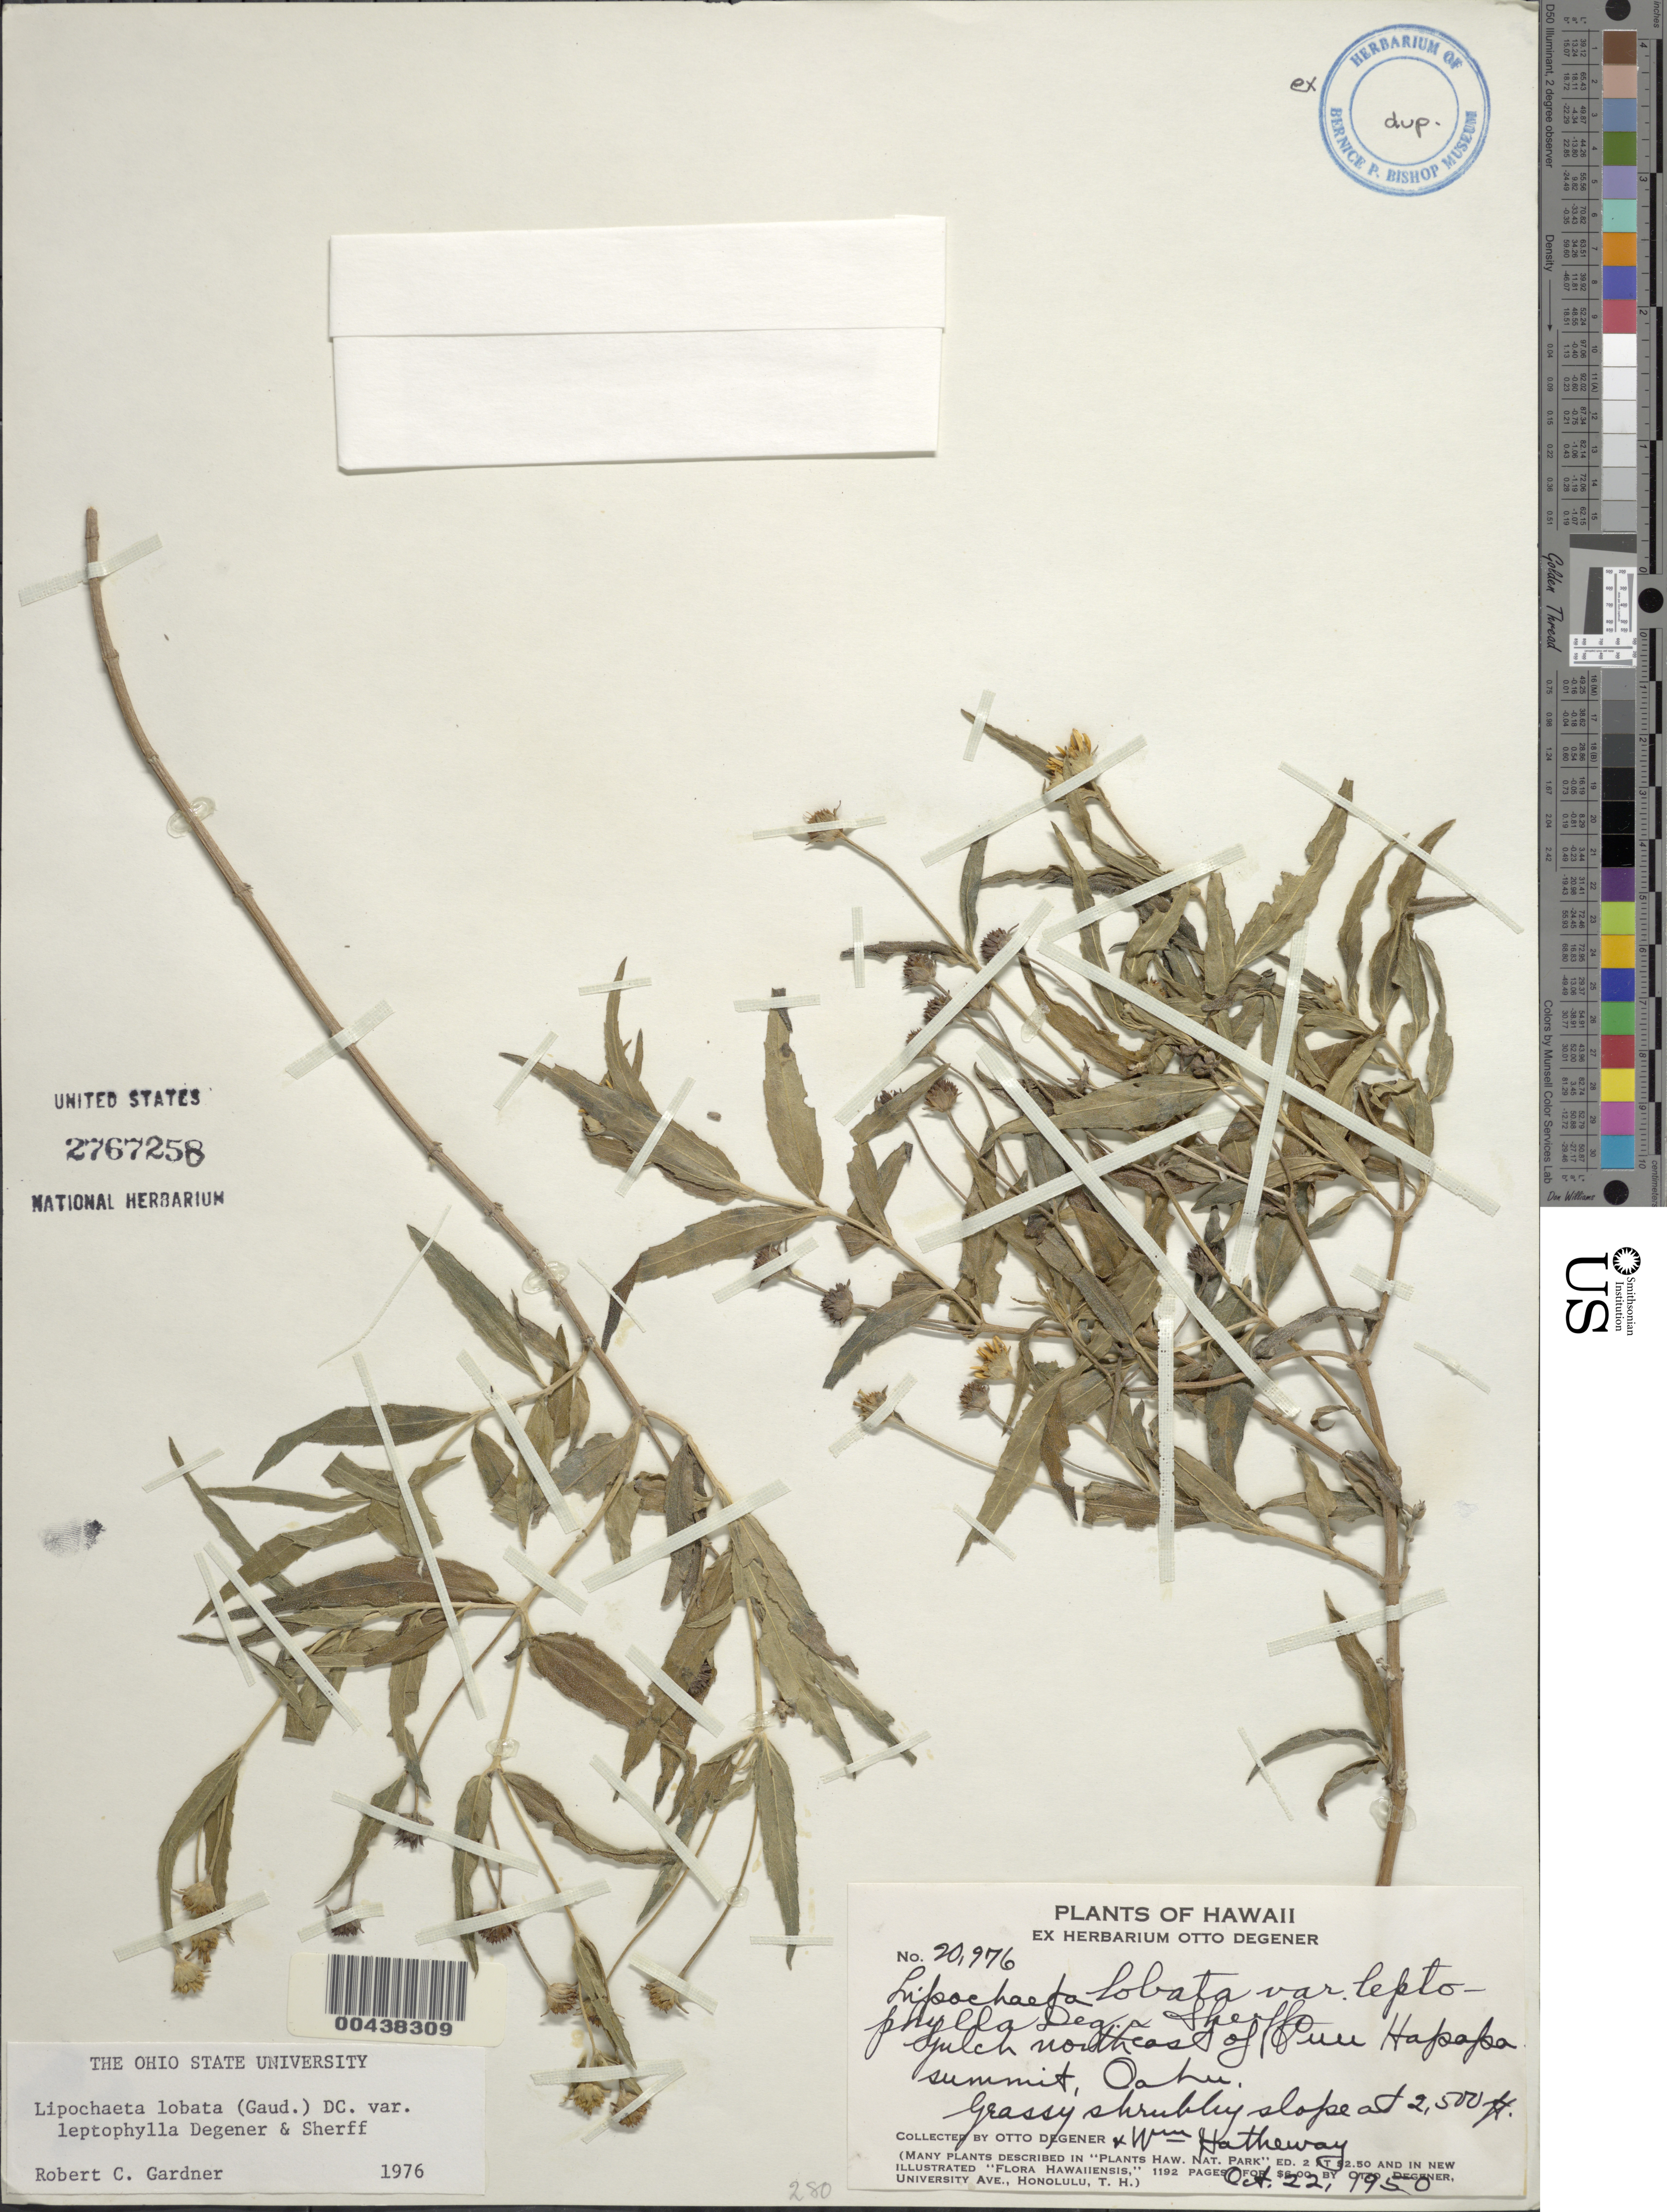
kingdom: Plantae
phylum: Tracheophyta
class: Magnoliopsida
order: Asterales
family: Asteraceae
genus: Lipochaeta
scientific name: Lipochaeta lobata var. leptophylla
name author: (O. Deg. & Sherff) W.L. Wagner & H. Rob.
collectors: O. Degener & W. Hatheway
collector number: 20976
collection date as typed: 22 Oct 1950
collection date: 1950-10-22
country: United States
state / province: Hawaii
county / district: Honolulu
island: Oahu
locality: Gulch NE of Puu Hapapa summit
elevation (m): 762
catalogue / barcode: US 2767258